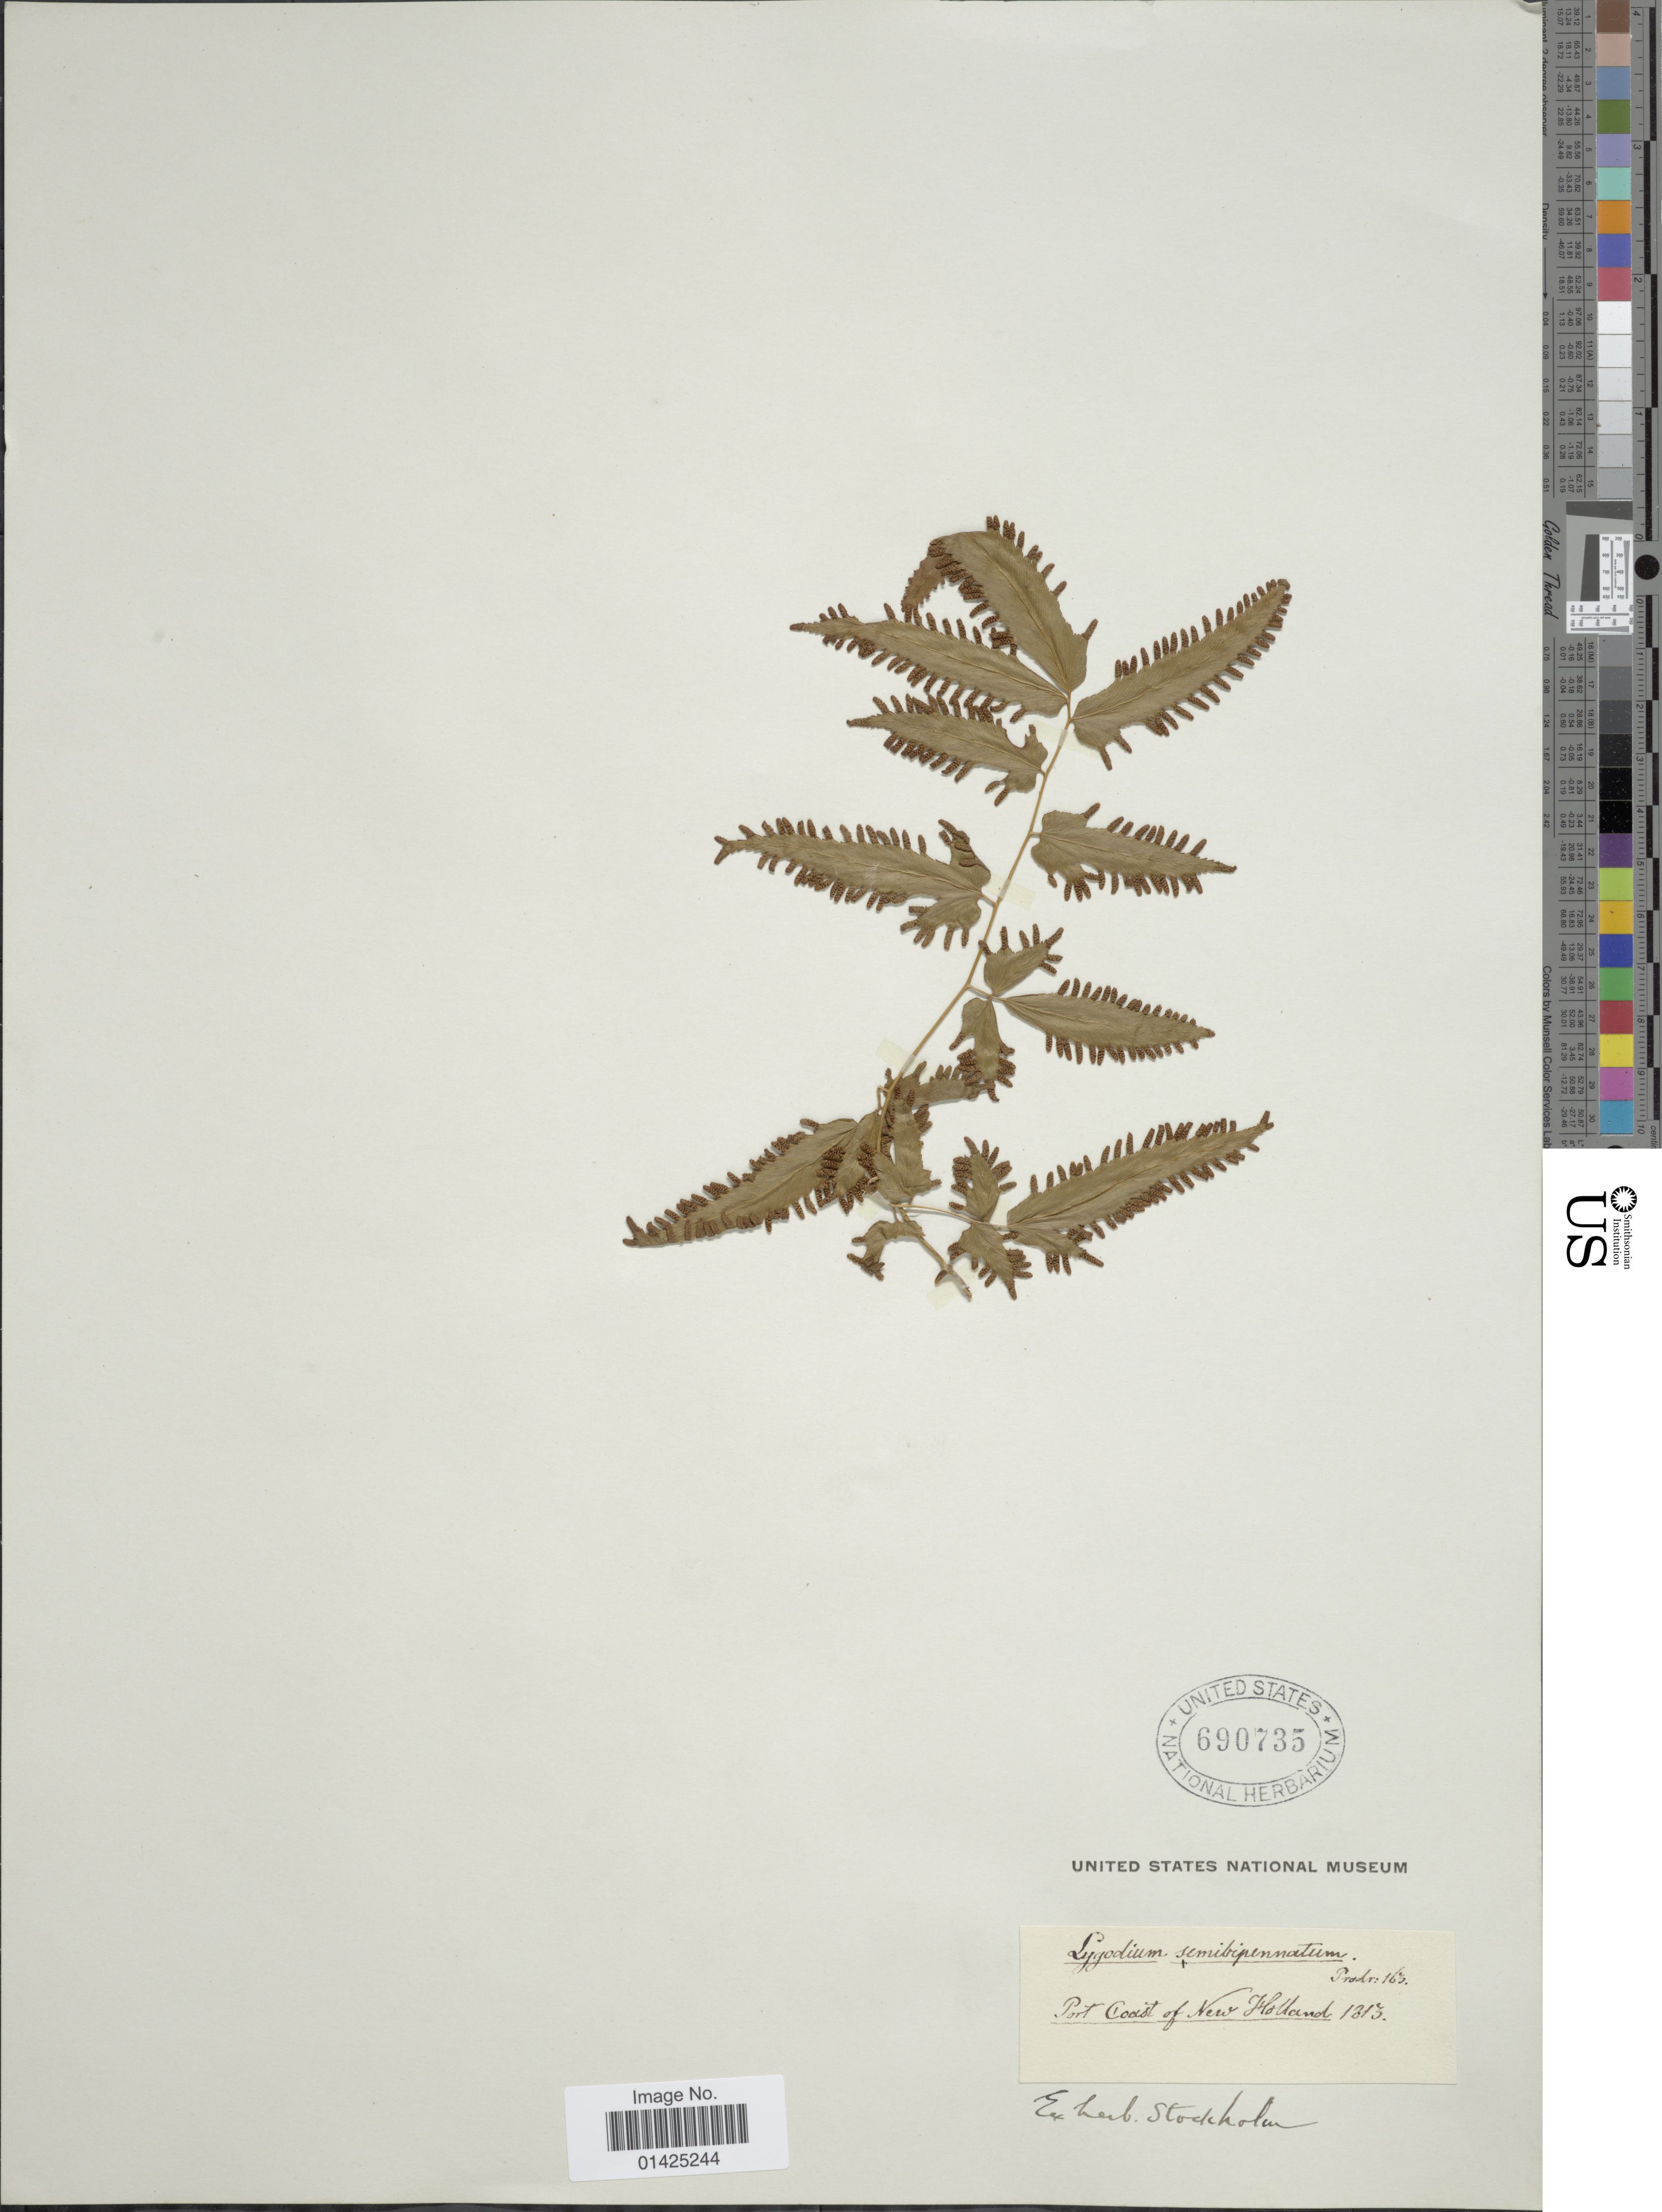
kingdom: Plantae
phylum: Tracheophyta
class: Polypodiopsida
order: Schizaeales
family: Lygodiaceae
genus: Lygodium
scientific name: Lygodium flexuosum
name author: Sw.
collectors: ex herb. Stockholm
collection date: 1813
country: Australia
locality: Port Coast of New Holland.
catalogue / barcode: US 690735